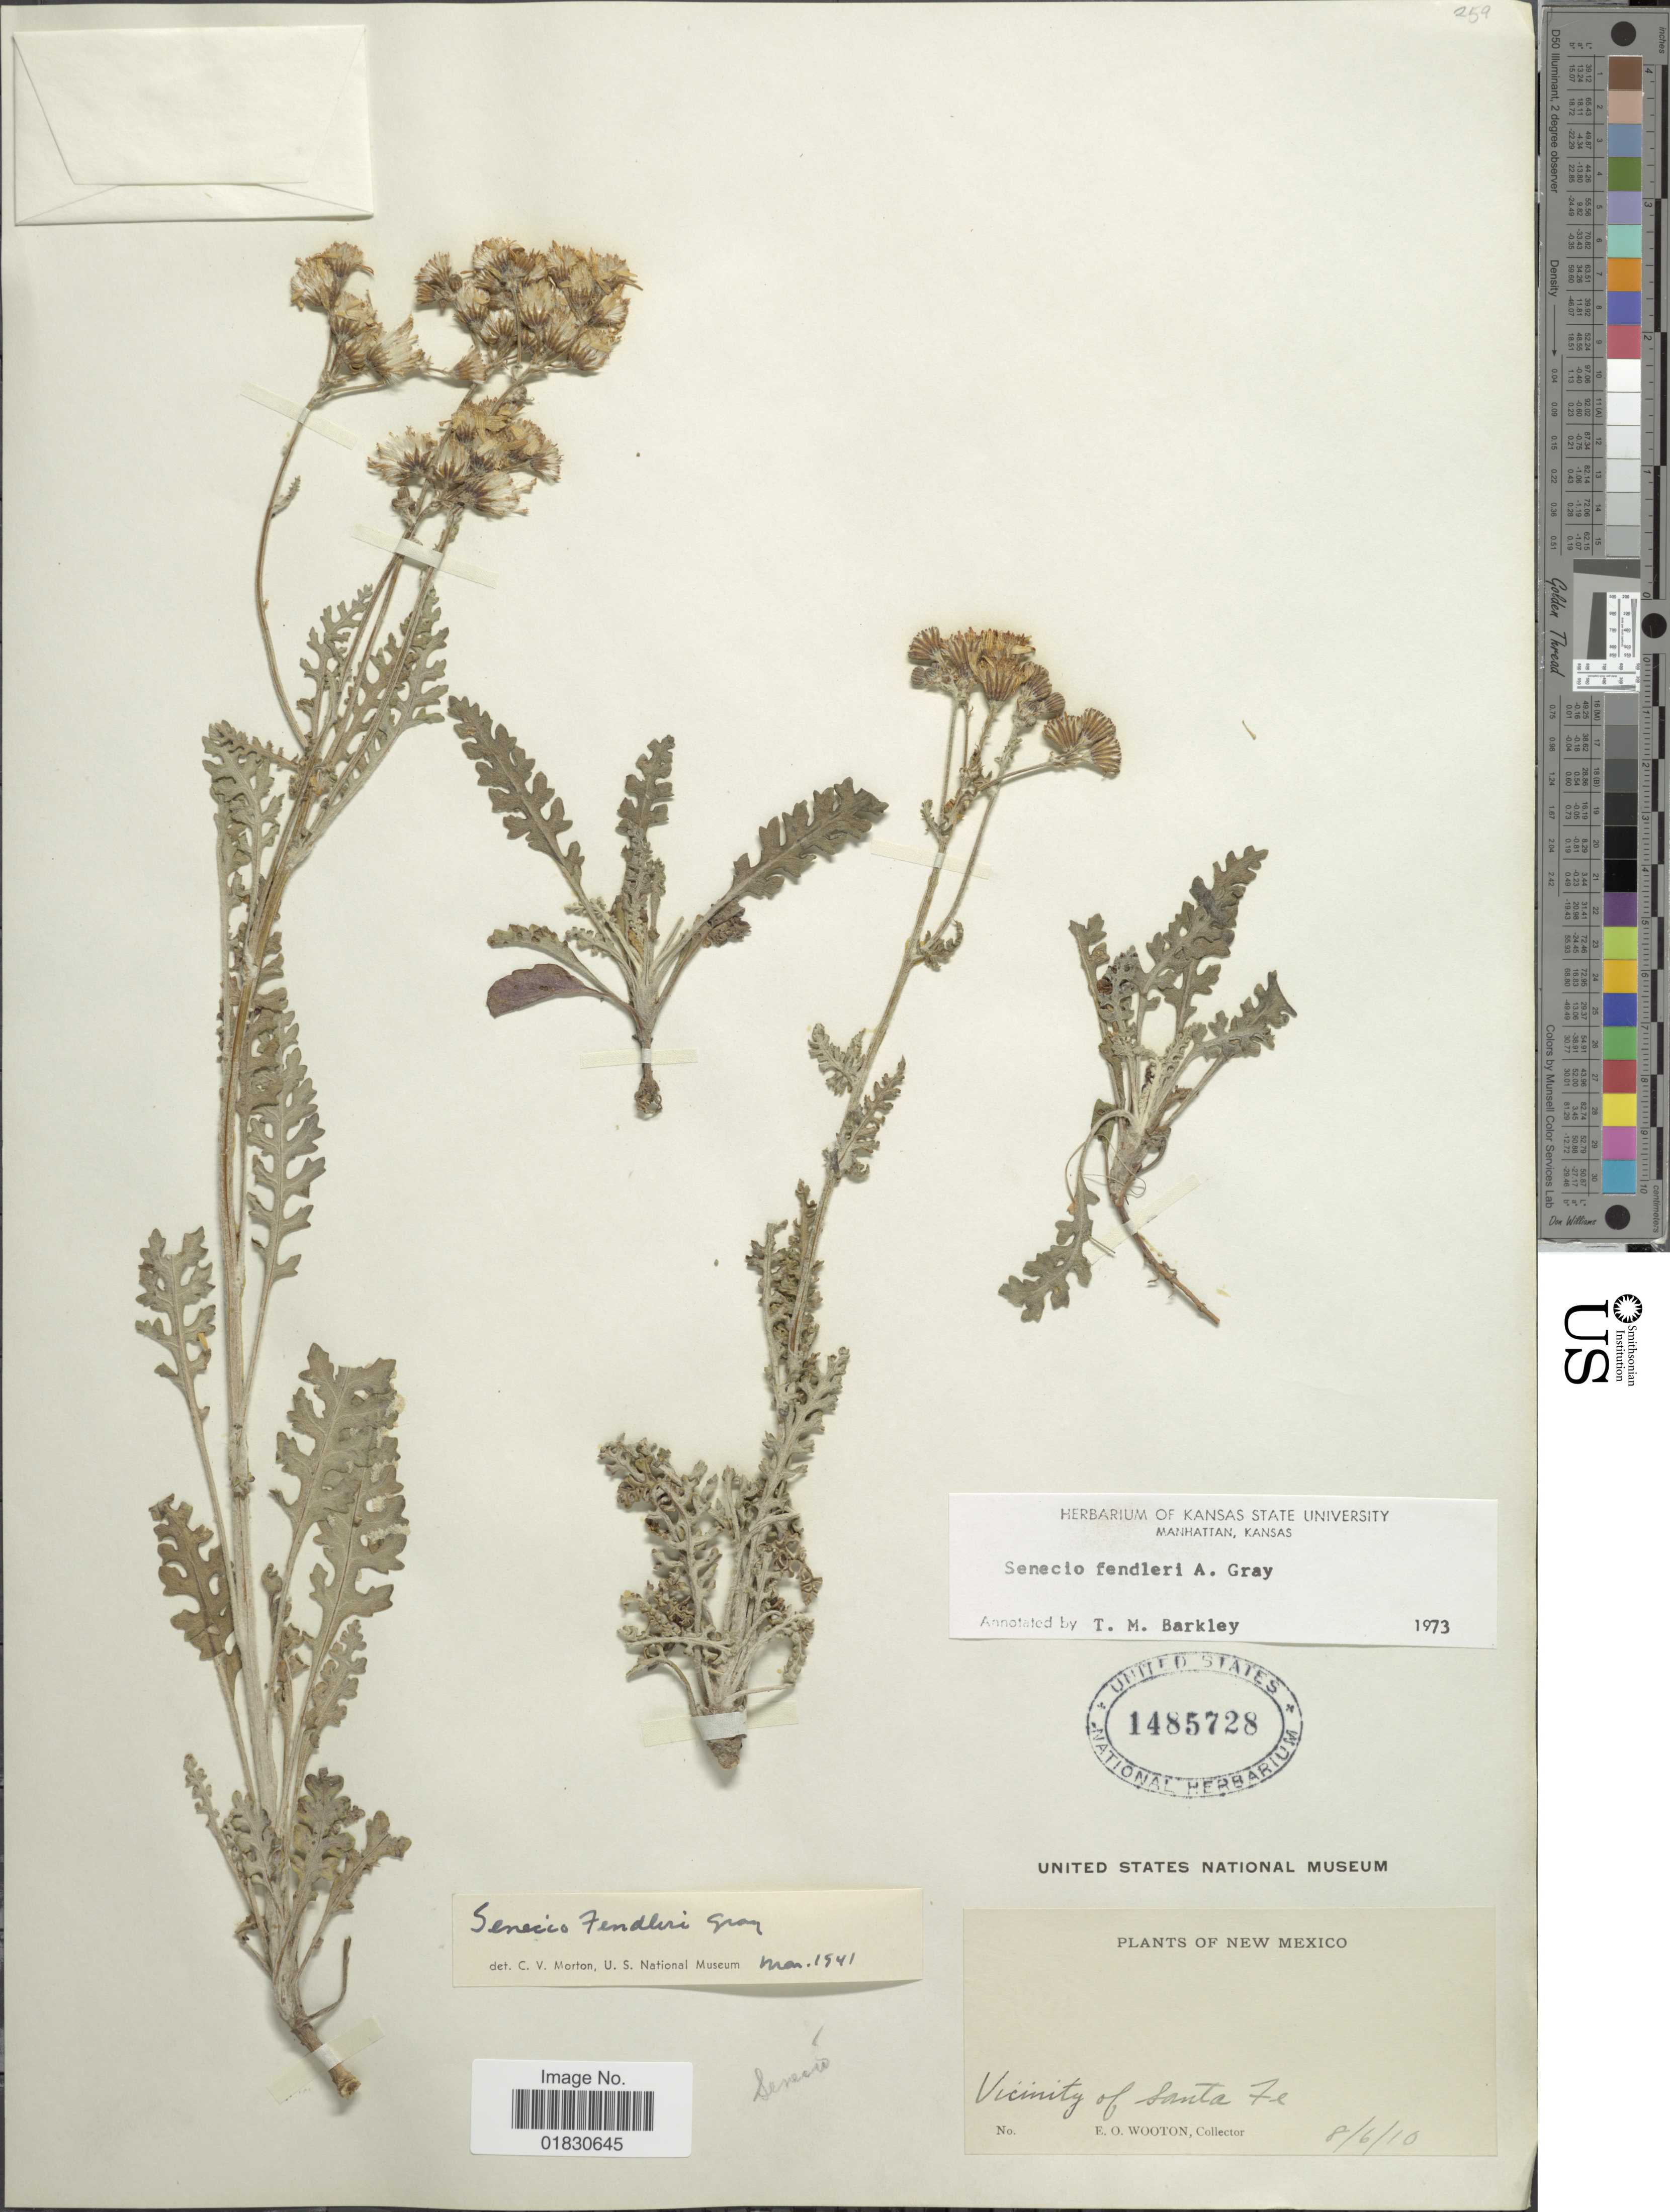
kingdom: Plantae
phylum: Tracheophyta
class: Magnoliopsida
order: Asterales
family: Asteraceae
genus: Packera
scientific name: Packera fendleri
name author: (A. Gray) W.A. Weber & Á. Löve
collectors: E. O. Wooton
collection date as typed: Transcribed d/m/y: 6/8/10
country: United States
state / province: New Mexico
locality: Vicinity of Santa Fe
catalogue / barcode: US 1485728